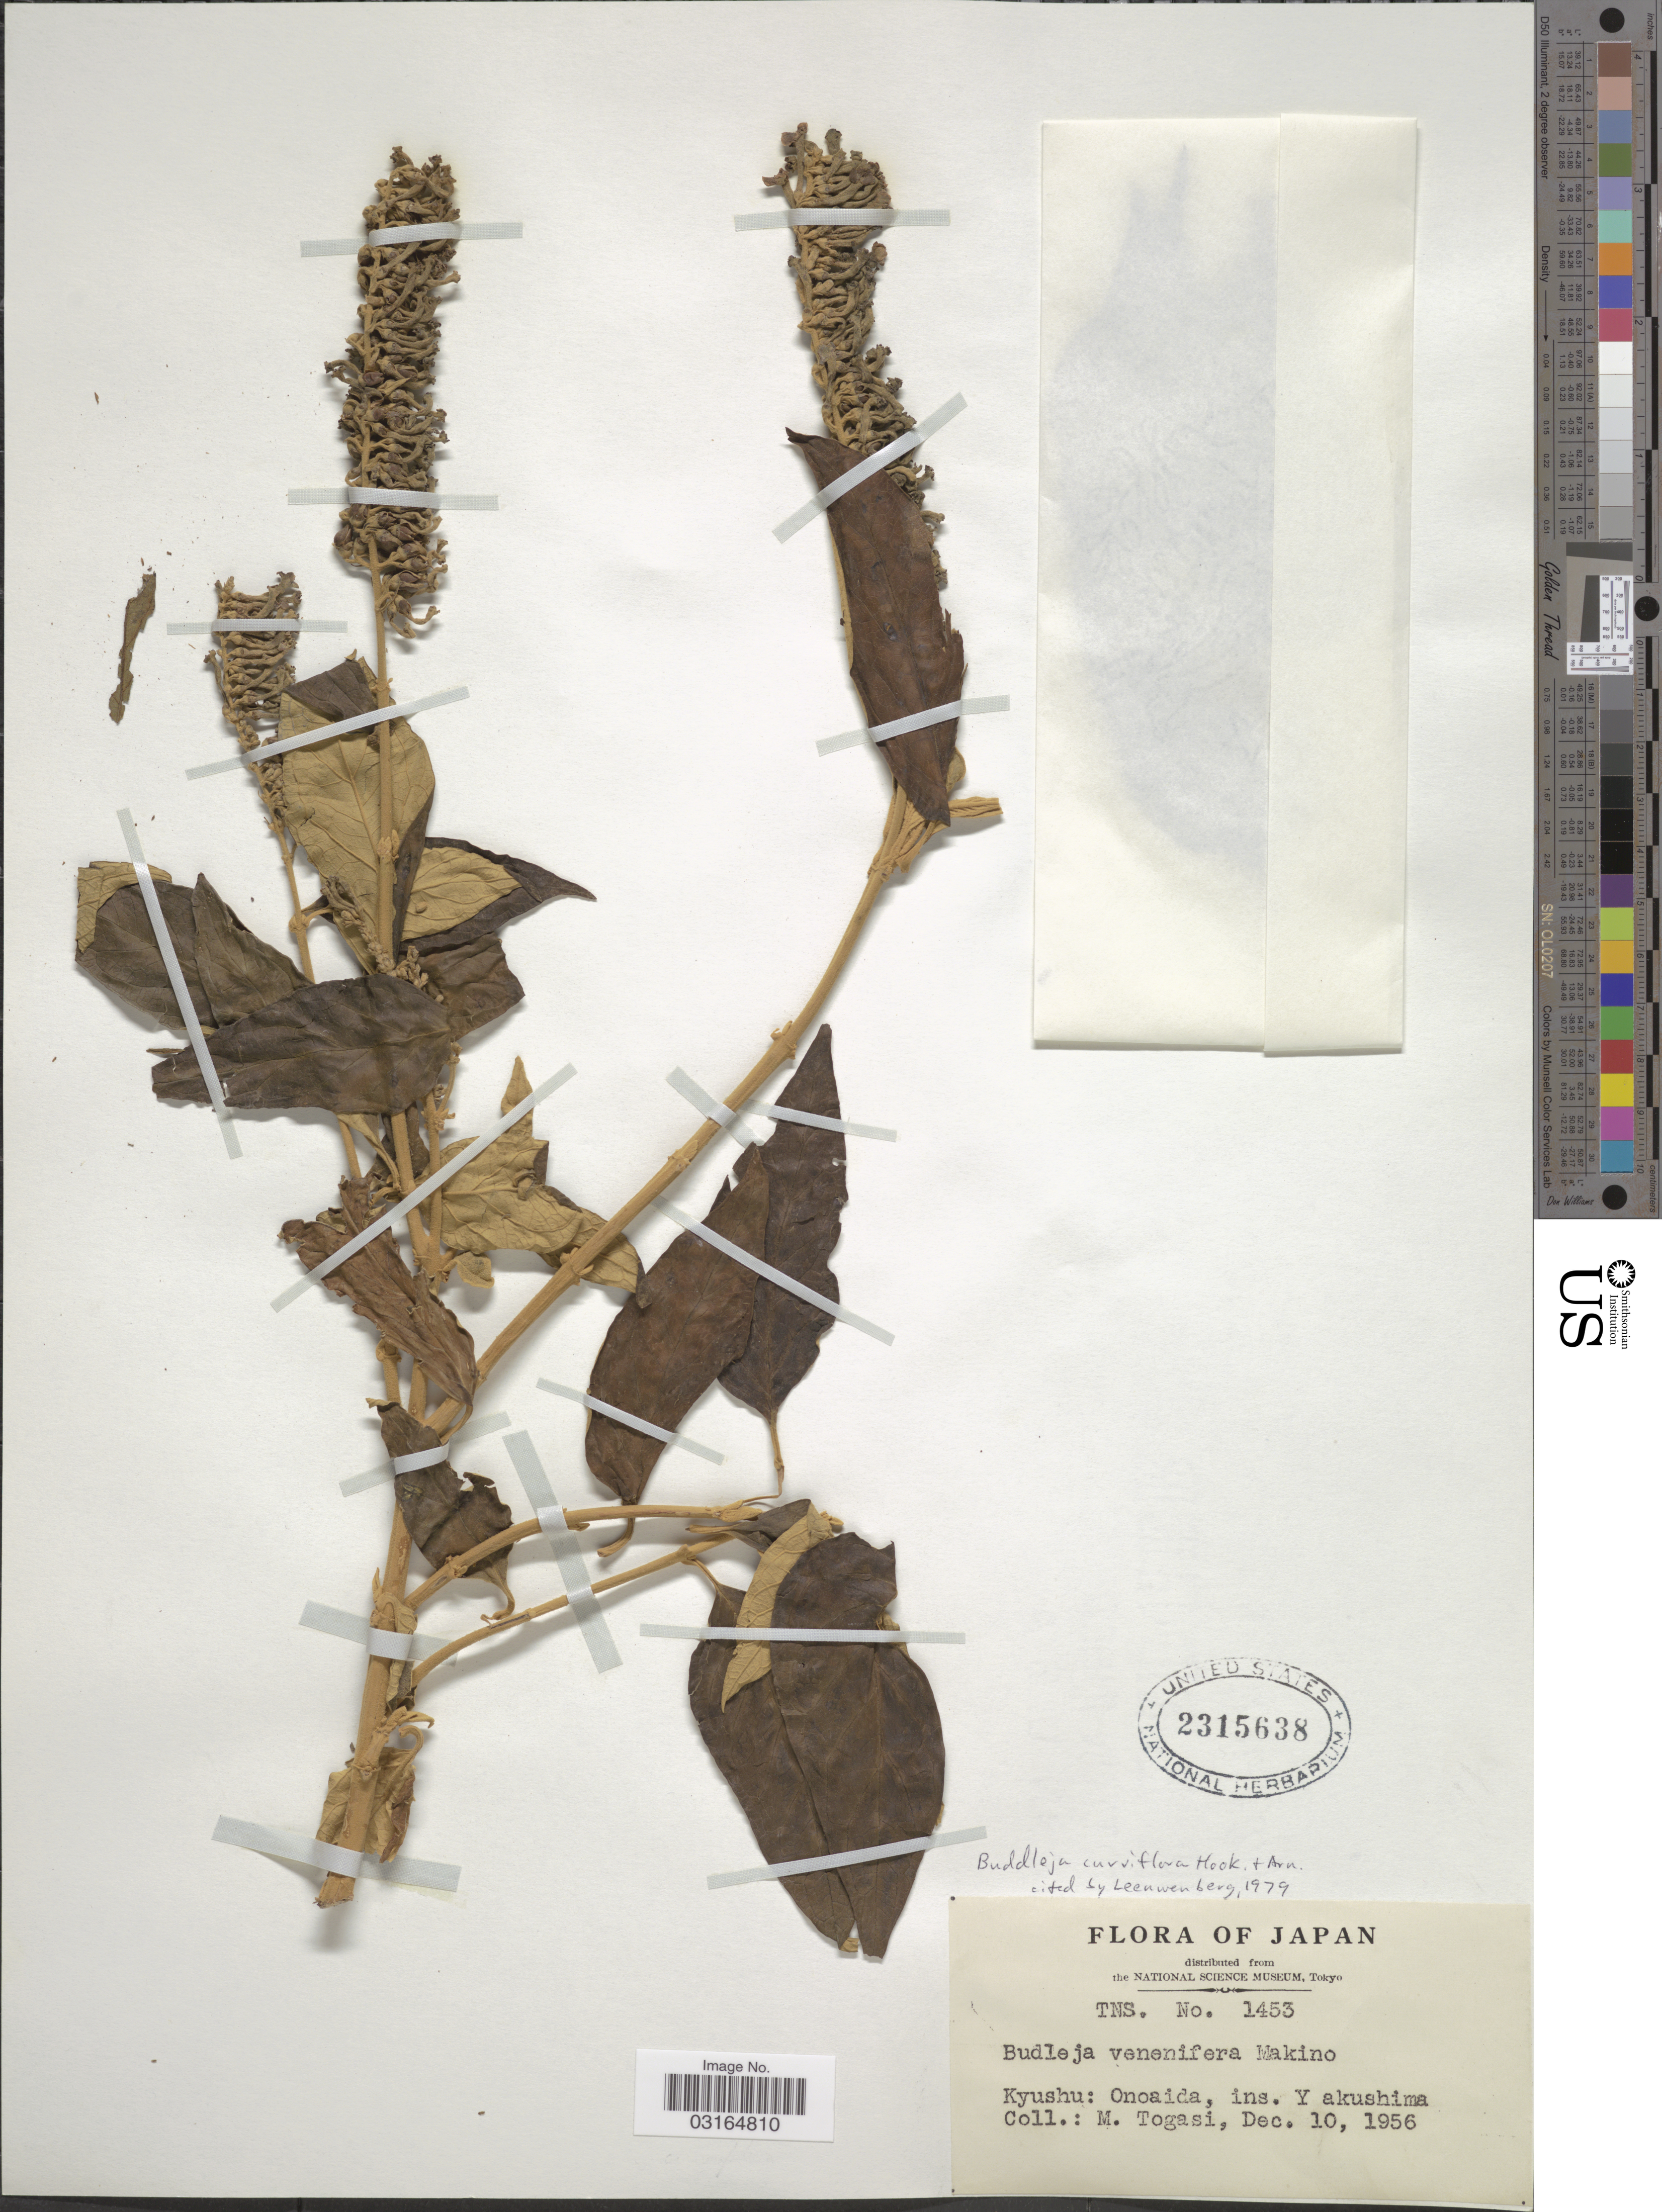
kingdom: Plantae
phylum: Tracheophyta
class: Magnoliopsida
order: Lamiales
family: Scrophulariaceae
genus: Buddleja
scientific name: Buddleja curviflora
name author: W. Hook. & Arn.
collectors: M. Togasi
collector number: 1453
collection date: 1956-12-10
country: Japan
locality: Kyushu: Onaida, ins. Yakushima.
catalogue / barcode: US 2315638